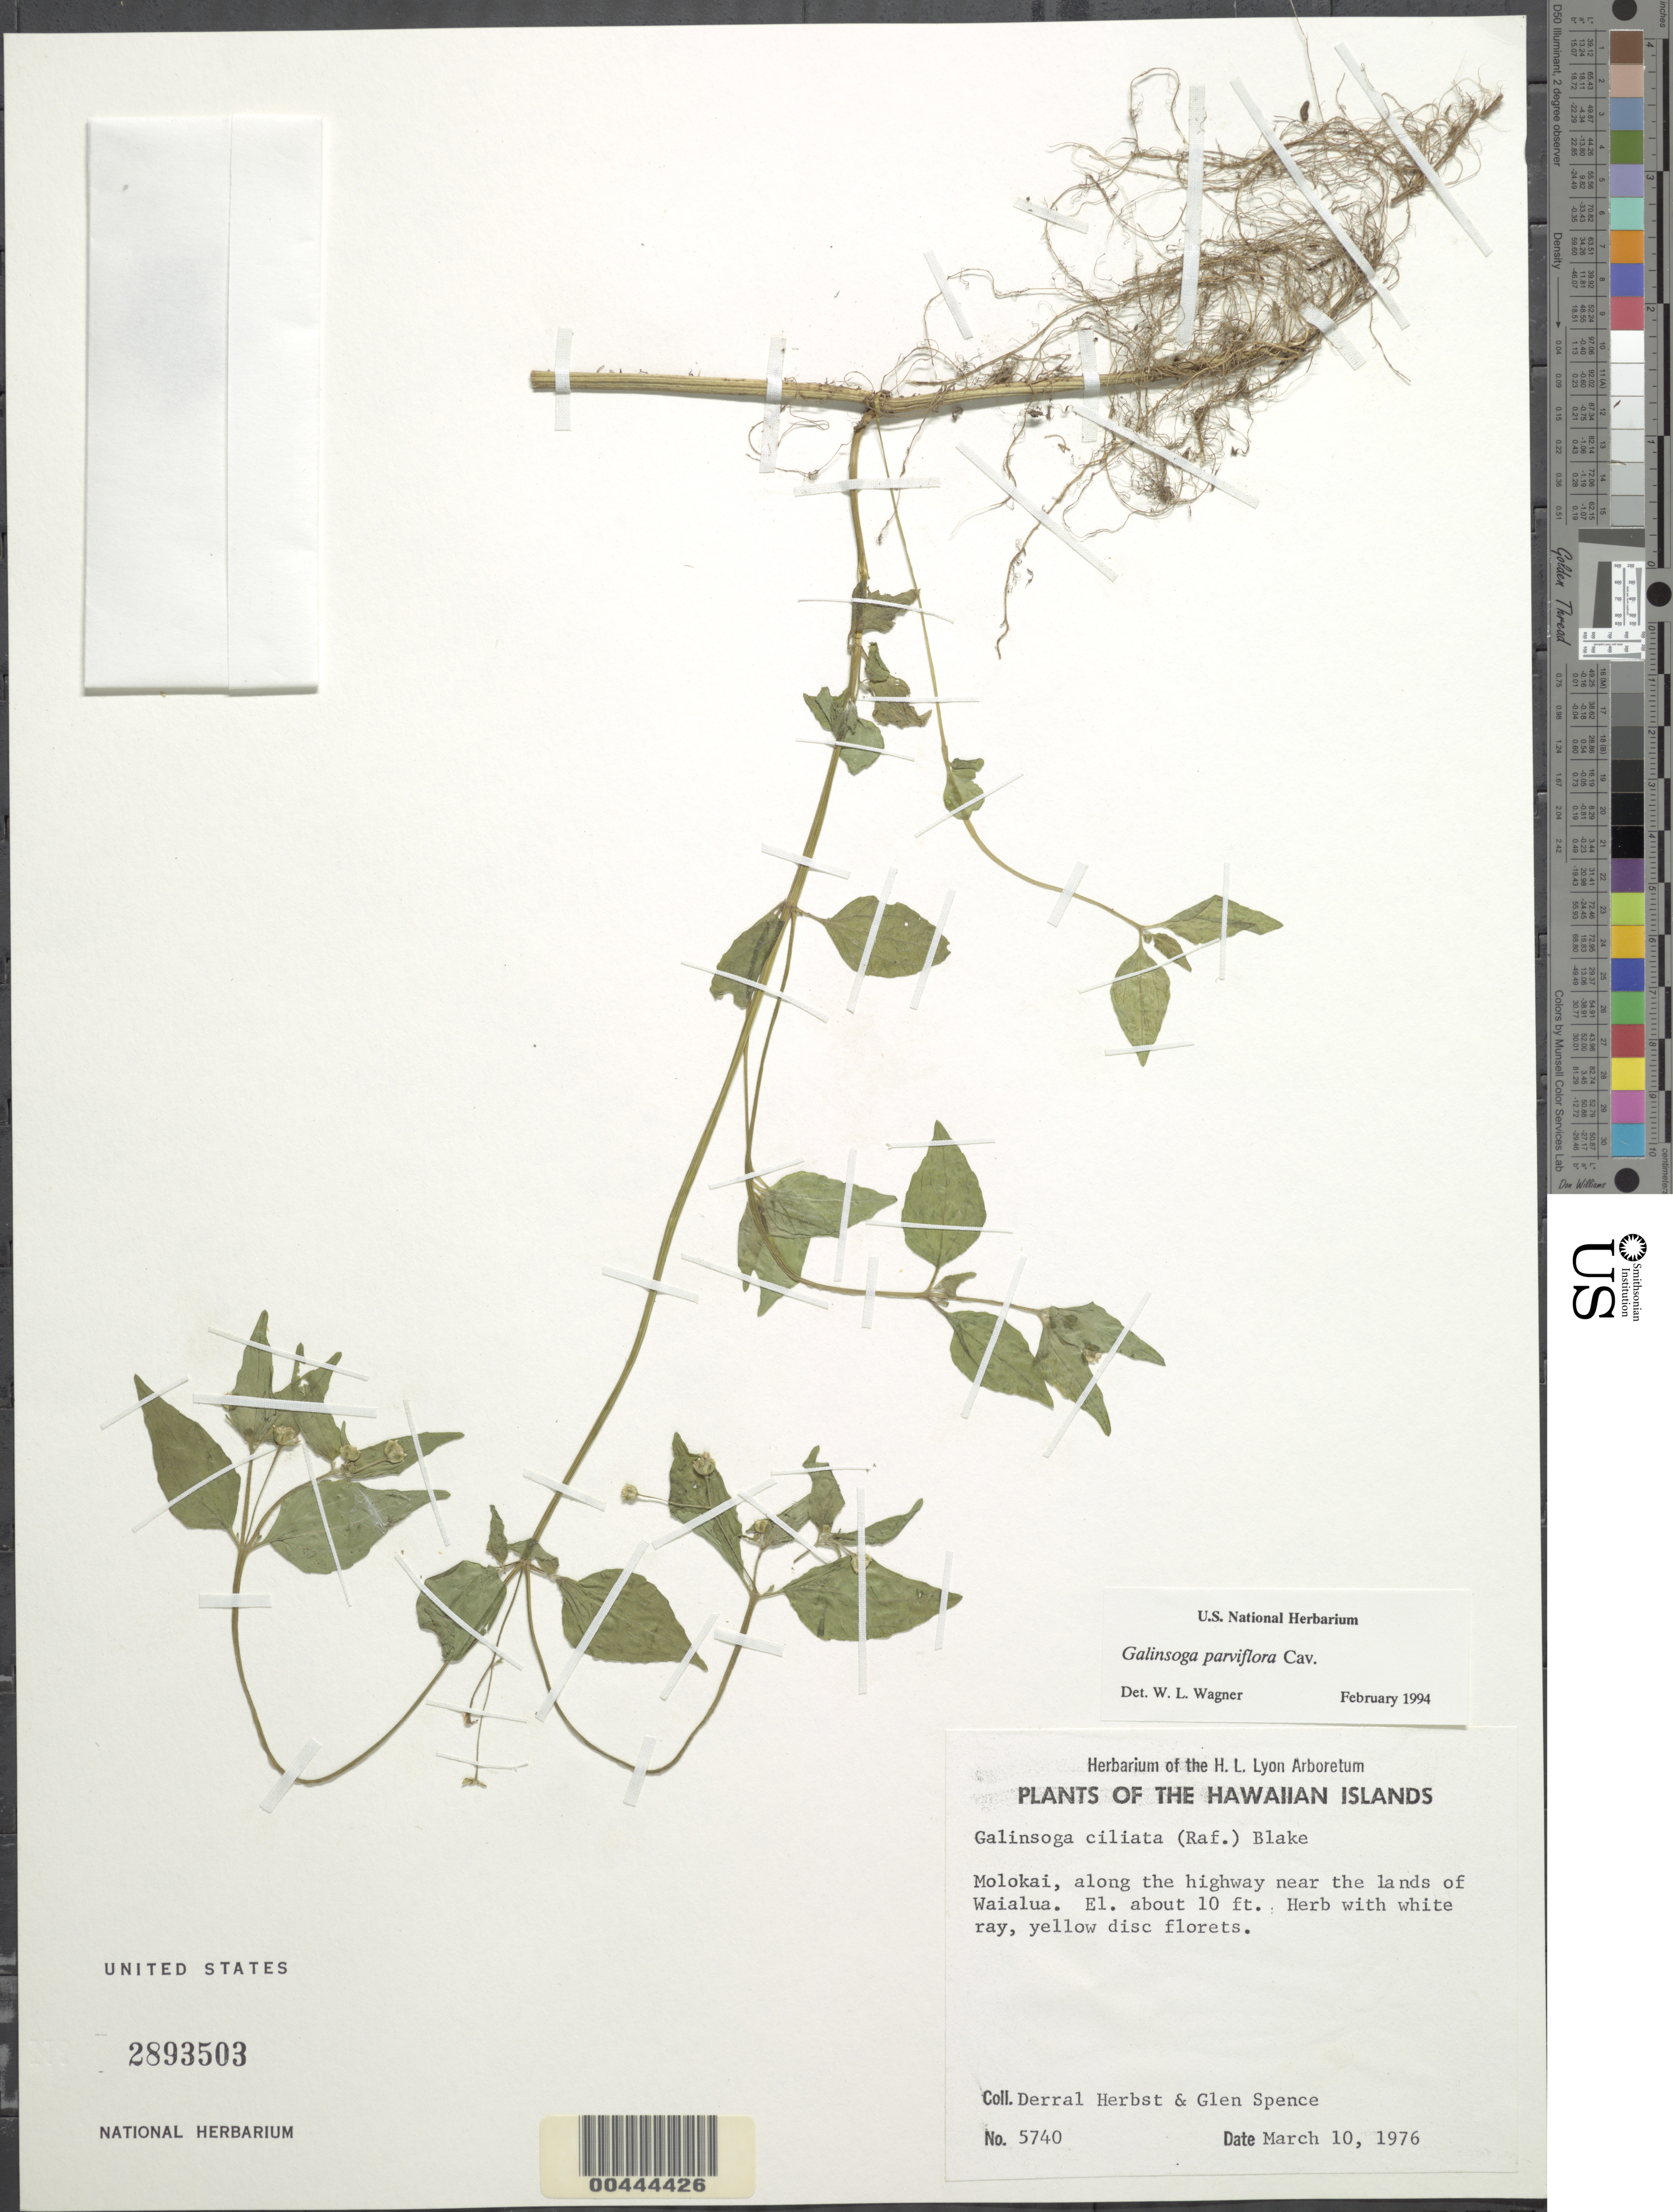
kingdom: Plantae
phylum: Tracheophyta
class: Magnoliopsida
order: Asterales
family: Asteraceae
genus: Galinsoga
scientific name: Galinsoga parviflora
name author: Cav.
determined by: Wagner, W. L., (BOT), Smithsonian Institution - National Museum of Natural History (UNITED STATES)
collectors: D. R. Herbst & G. Spence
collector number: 5740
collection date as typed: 10 Mar 1976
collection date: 1976-03-10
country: United States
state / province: Hawaii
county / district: Maui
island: Moloka'i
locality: Along the highway near the lands of Waialua.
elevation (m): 3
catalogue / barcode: US 2893503